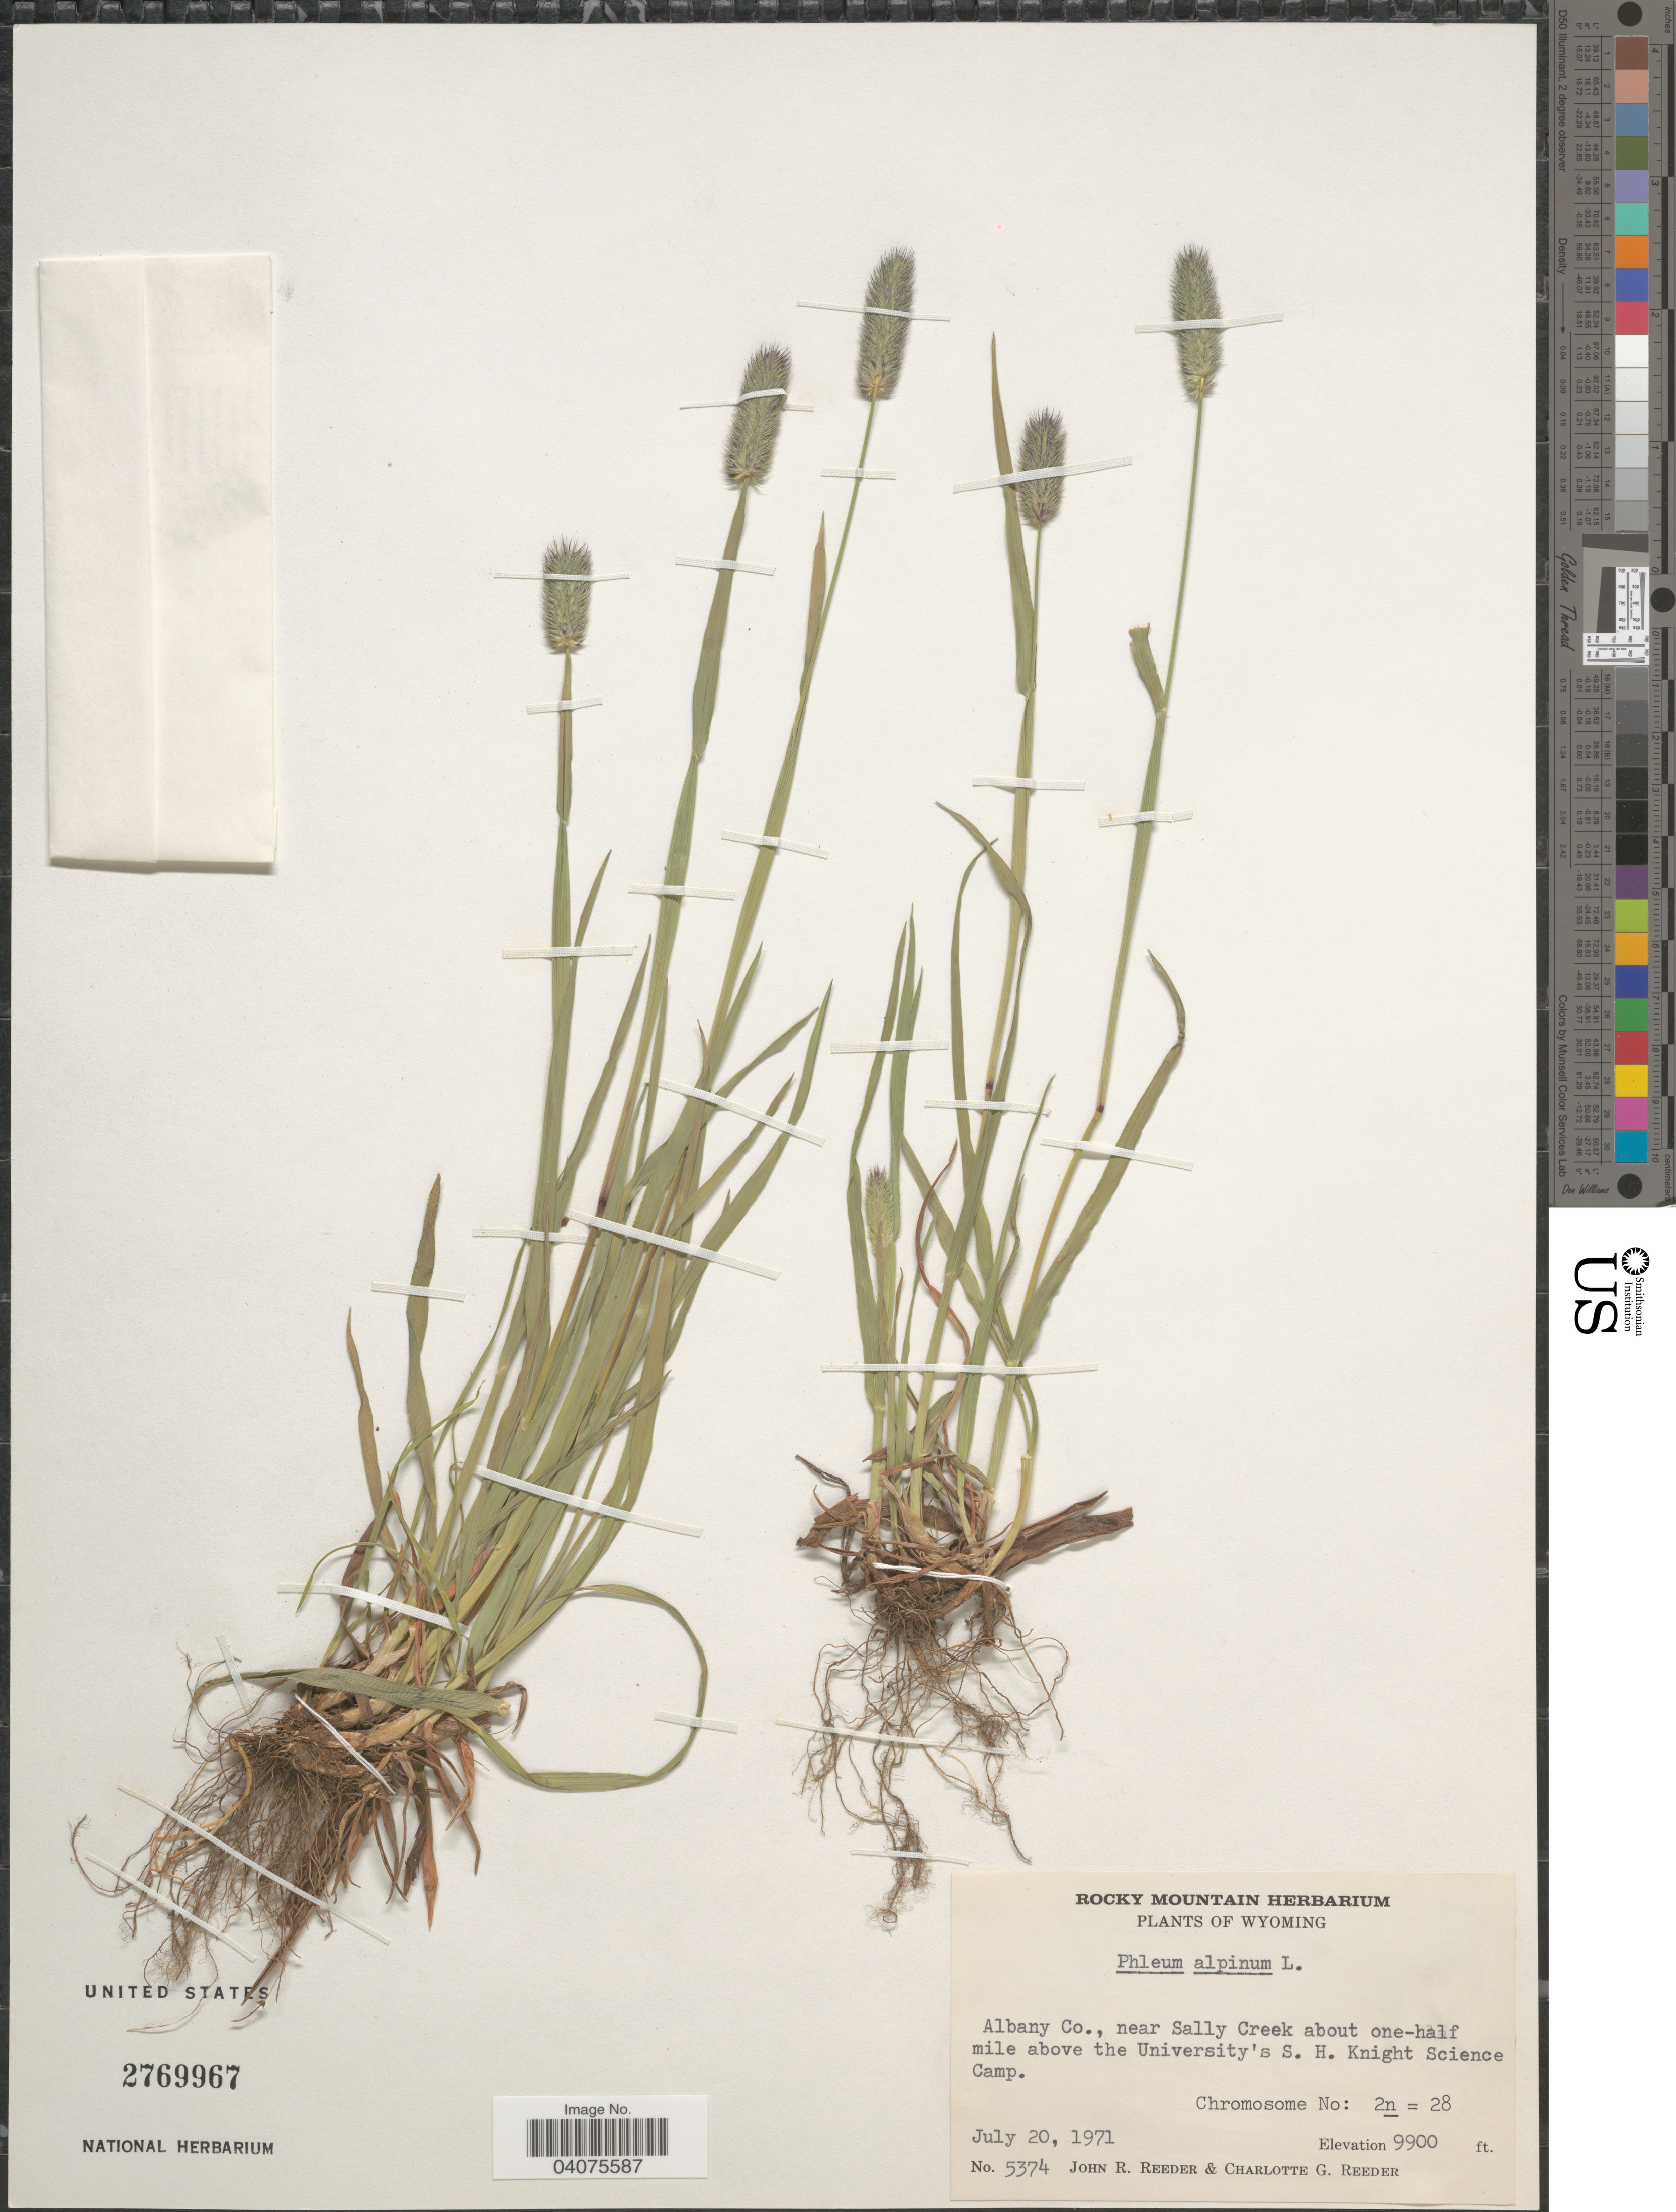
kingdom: Plantae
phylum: Tracheophyta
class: Liliopsida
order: Poales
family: Poaceae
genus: Phleum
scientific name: Phleum alpinum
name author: L.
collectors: J. R. Reeder & C. G. Reeder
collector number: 5374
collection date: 1971-07-20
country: United States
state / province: Wyoming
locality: Albany Co., near Sally Creek about one-half mile above the University's S. H. Knight Science Camp.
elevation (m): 3018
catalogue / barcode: US 2769967